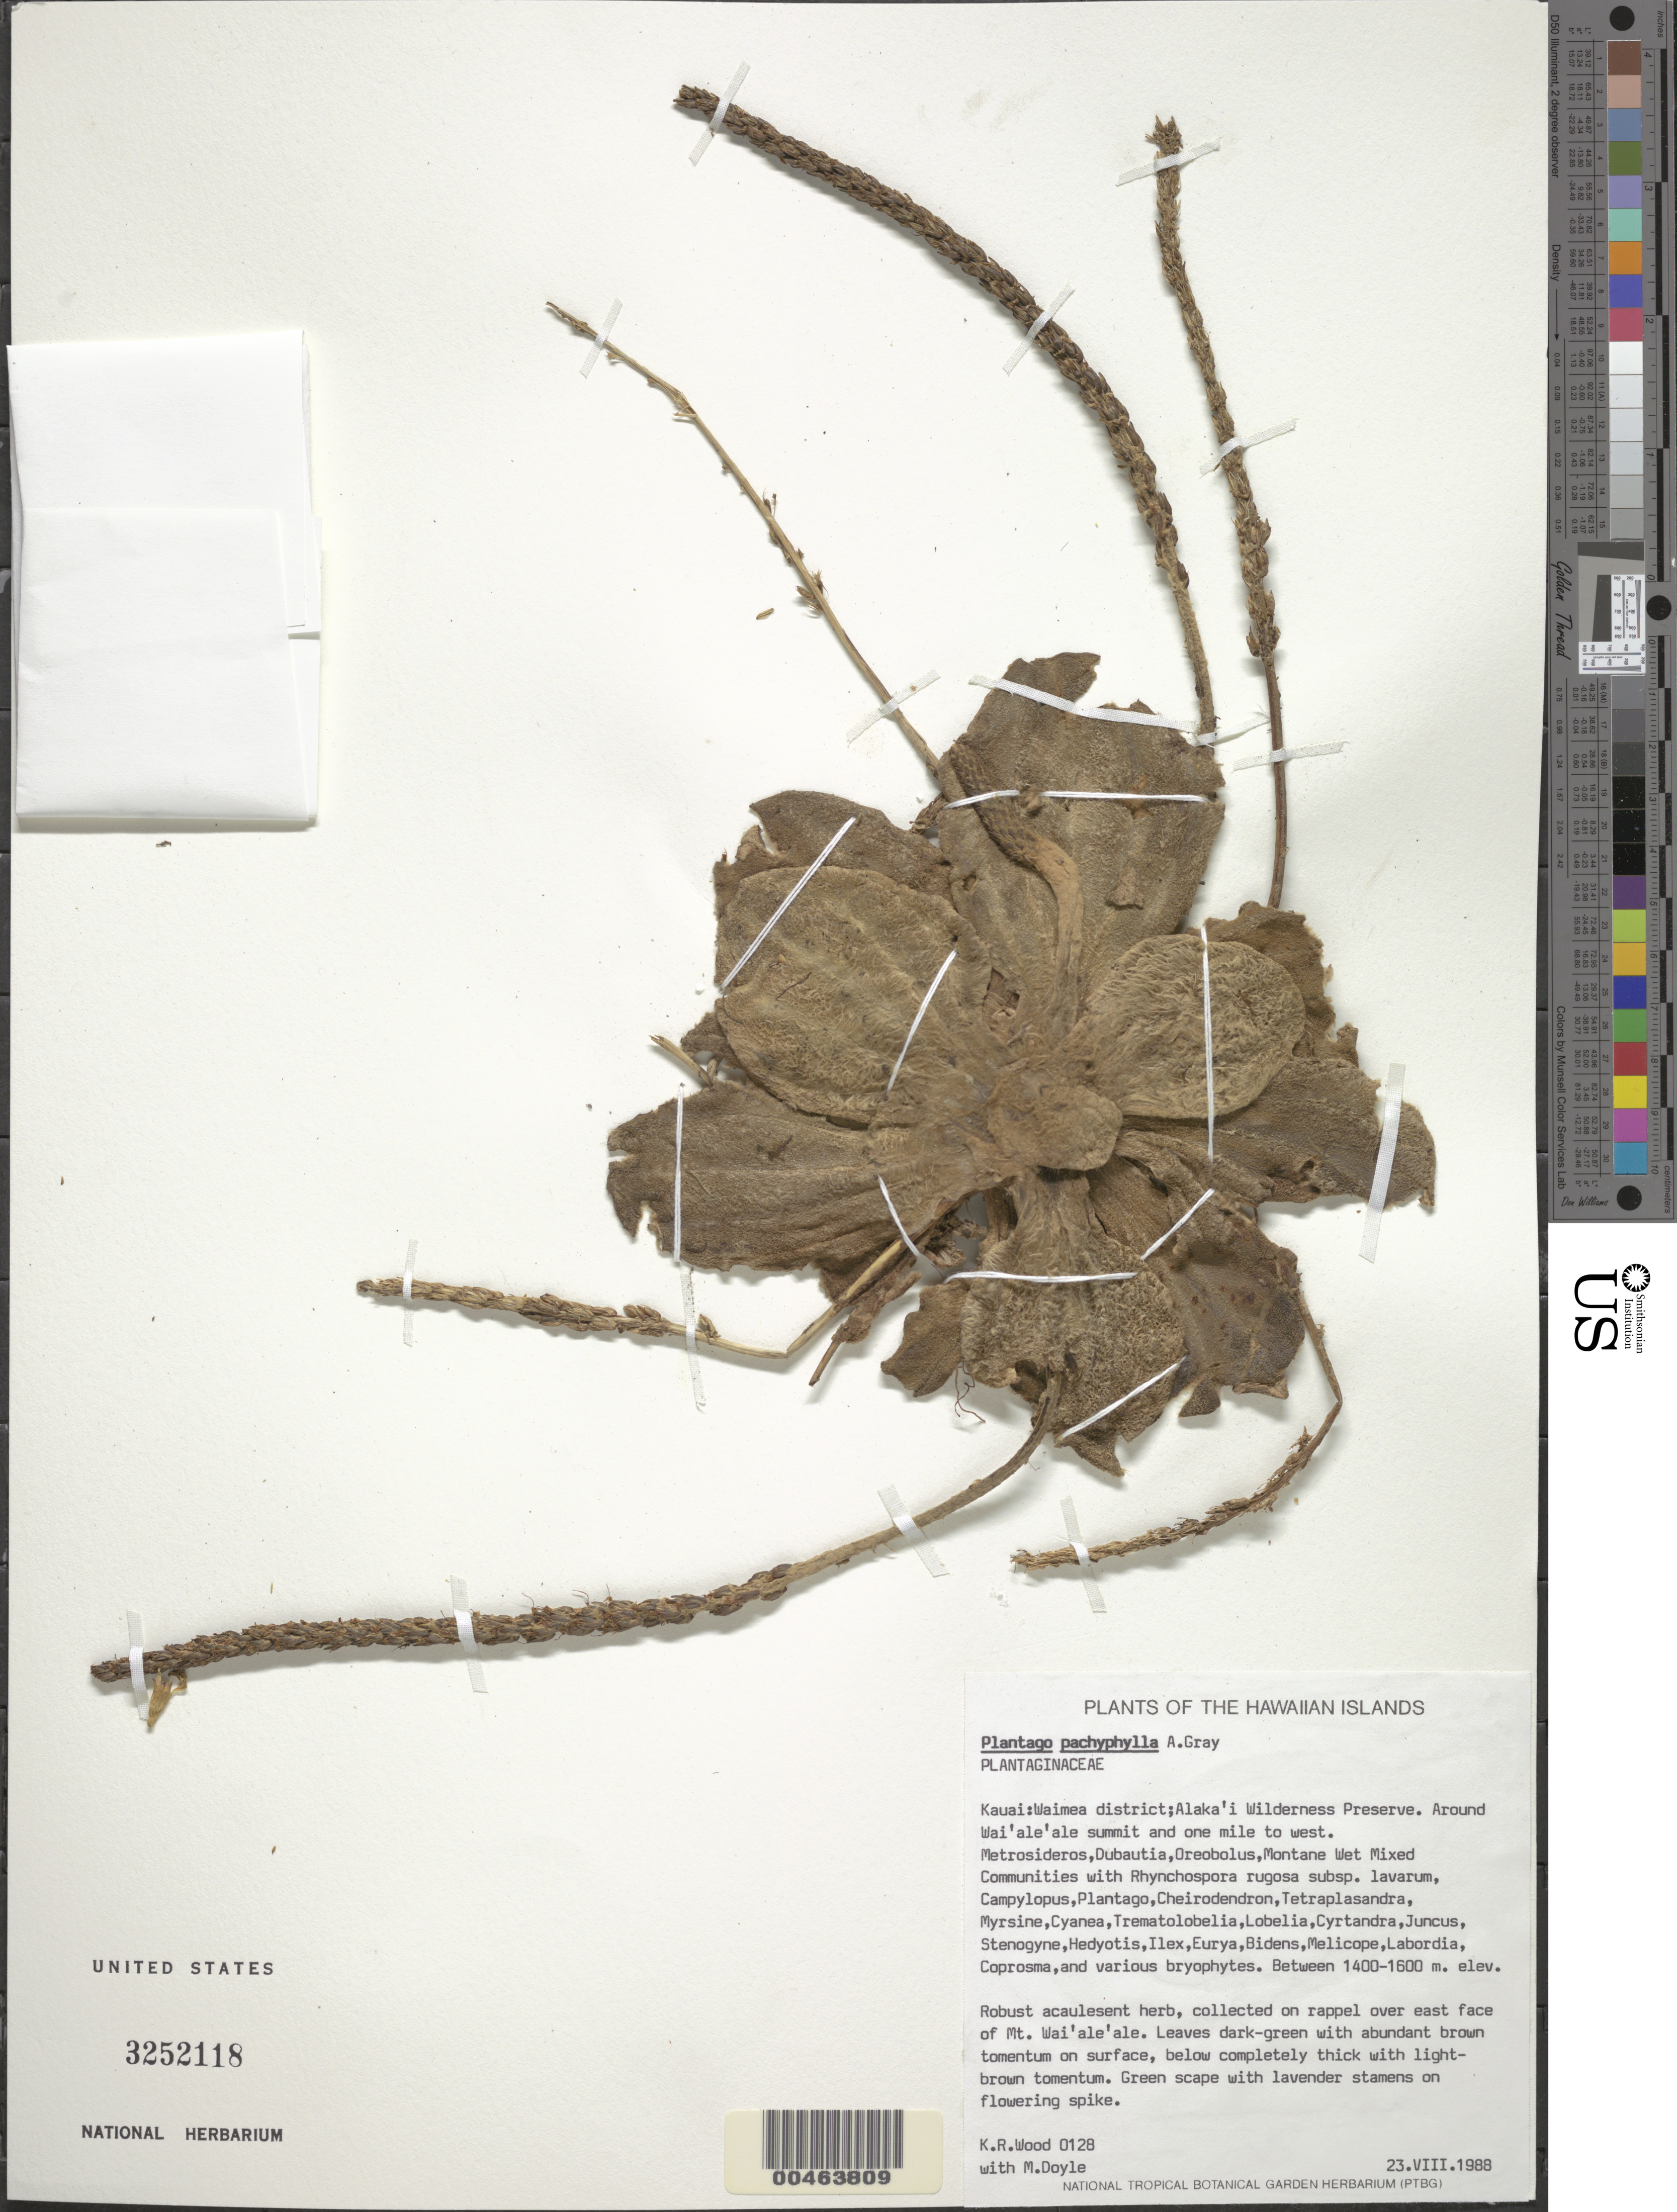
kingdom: Plantae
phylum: Tracheophyta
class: Magnoliopsida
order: Lamiales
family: Plantaginaceae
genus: Plantago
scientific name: Plantago pachyphylla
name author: A. Gray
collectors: K. R. Wood & M. Doyle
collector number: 0128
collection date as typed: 23 Aug 1988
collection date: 1988-08-23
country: United States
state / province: Hawaii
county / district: Kauai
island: Kaua'i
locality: Waimea district; Alakai Wilderness Preserve. Around Wai'ale'ale summit (over east face) and one mile to west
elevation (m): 1400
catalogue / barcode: US 3252118